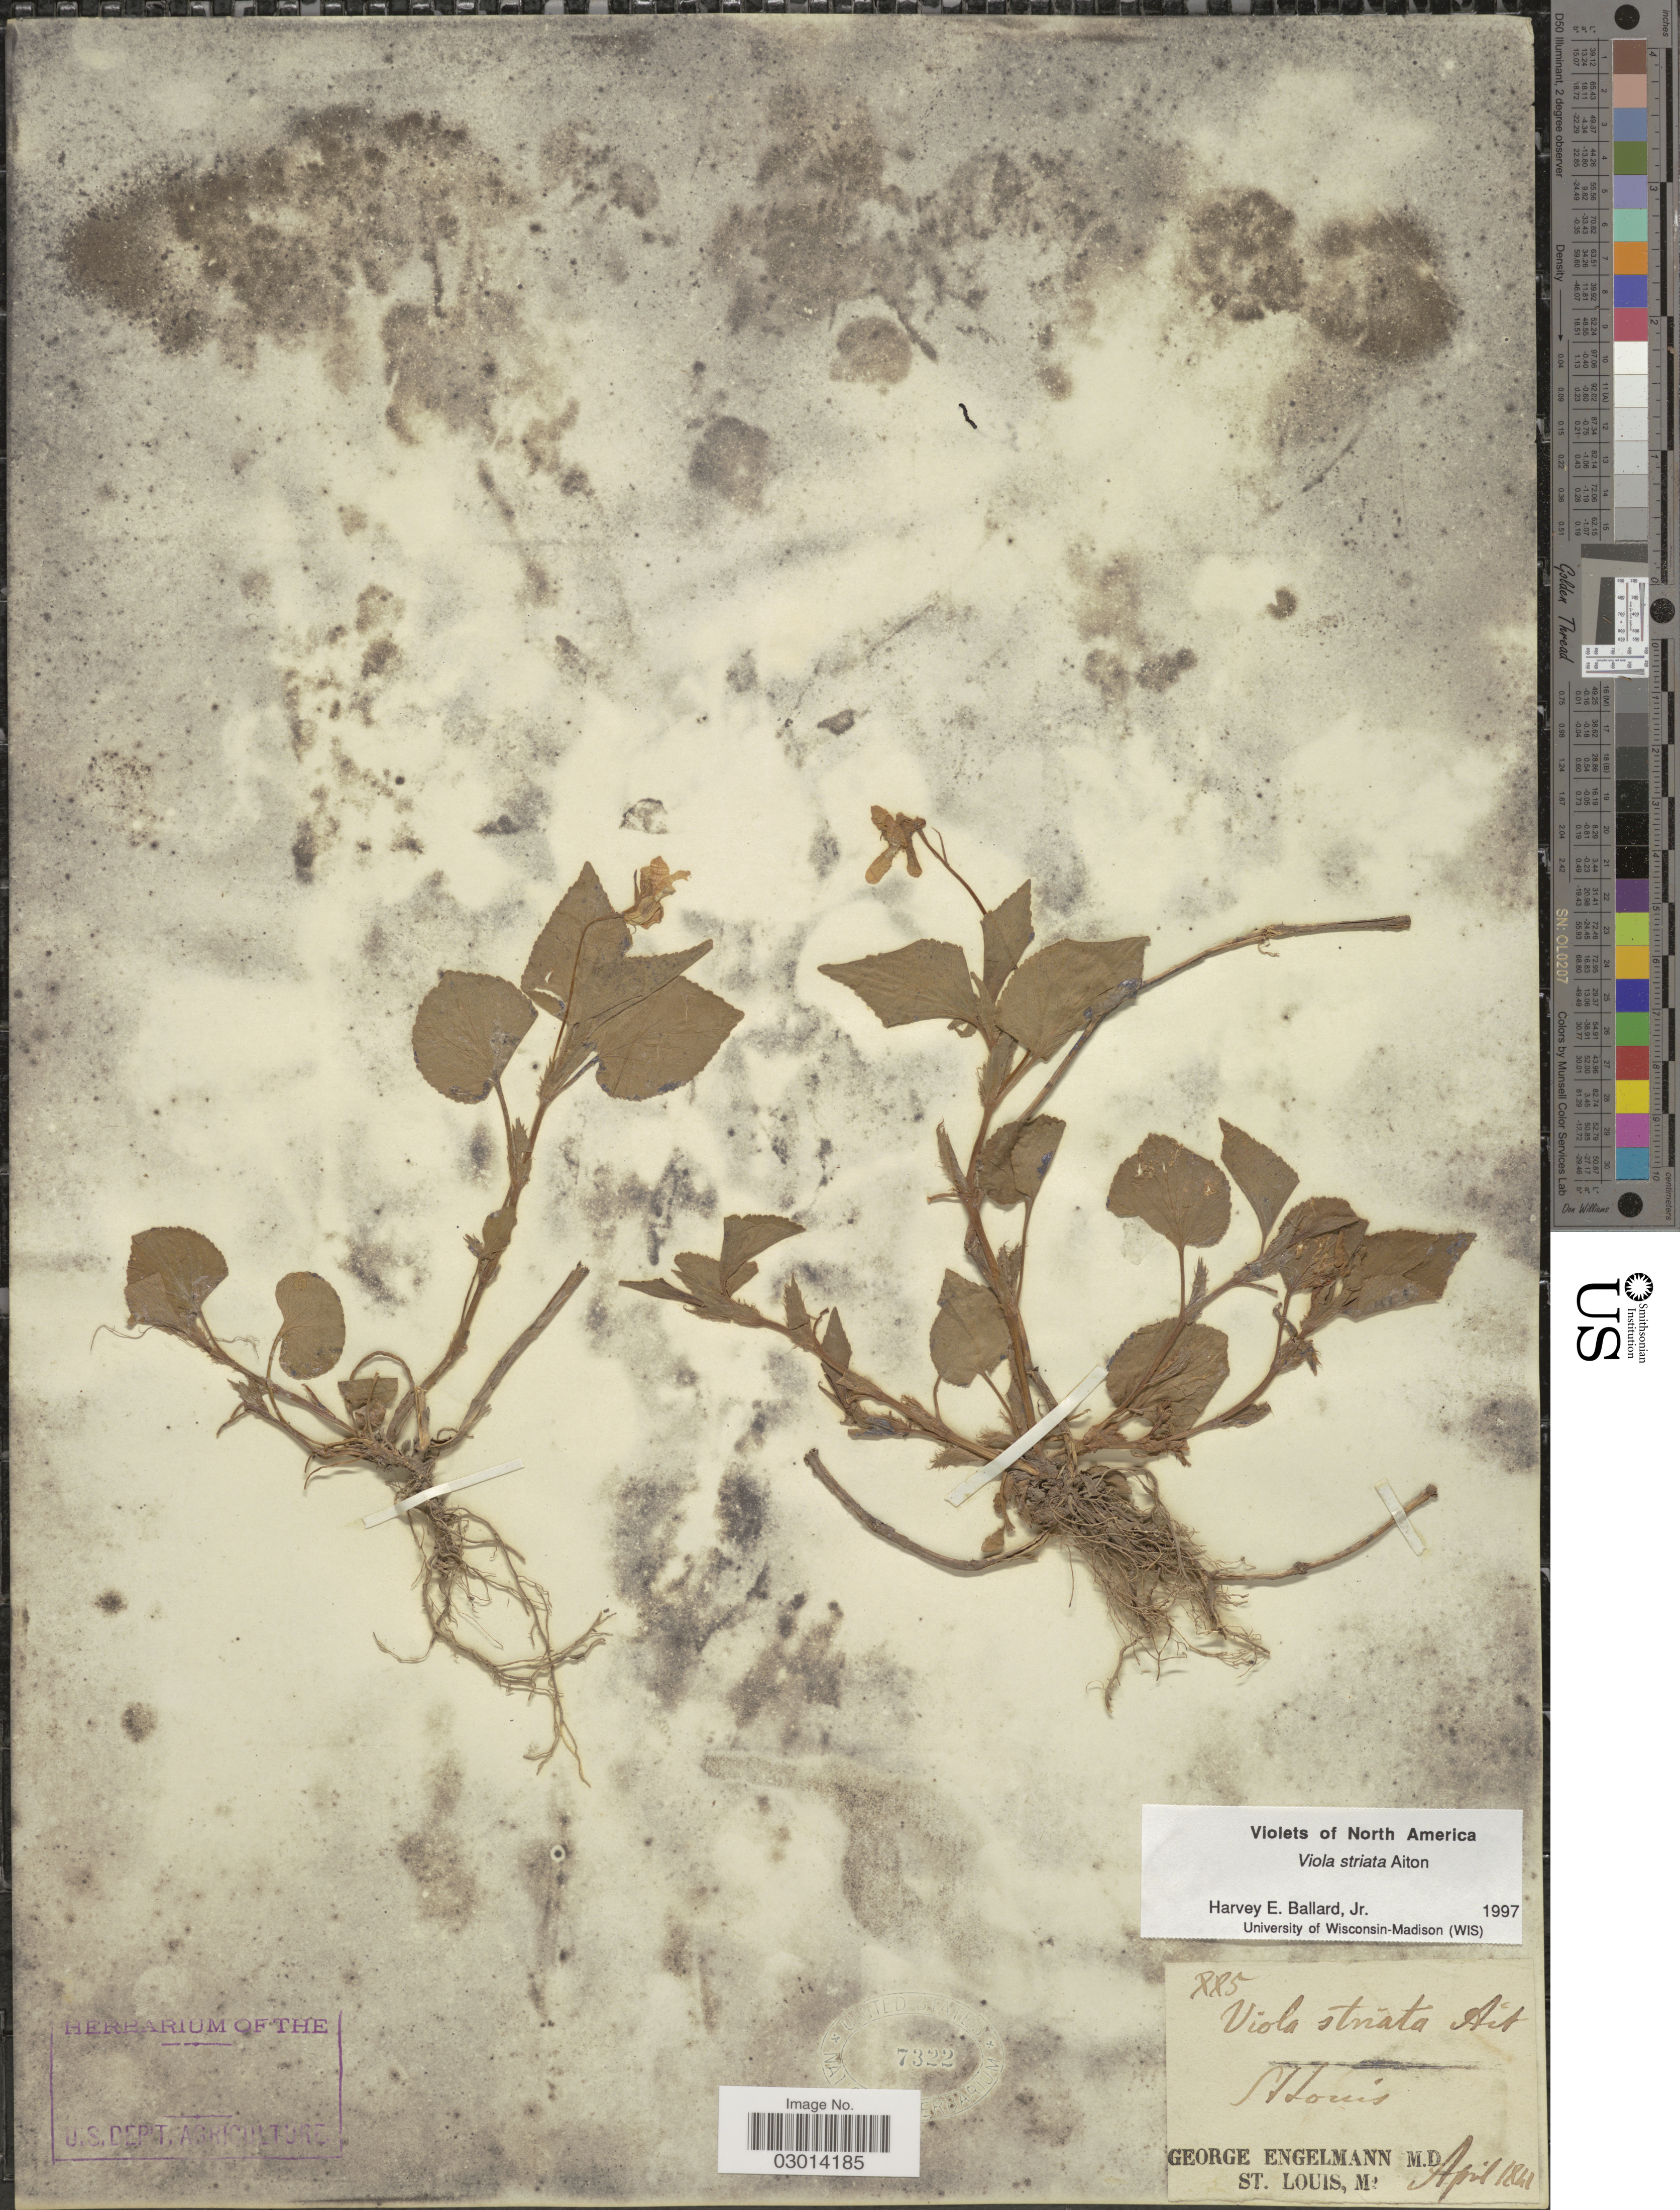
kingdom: Plantae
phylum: Tracheophyta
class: Magnoliopsida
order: Malpighiales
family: Violaceae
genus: Viola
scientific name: Viola rostrata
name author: Pursh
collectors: G. Engelmann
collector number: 885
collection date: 1841-04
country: United States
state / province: Missouri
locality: St Louis.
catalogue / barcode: US 7322